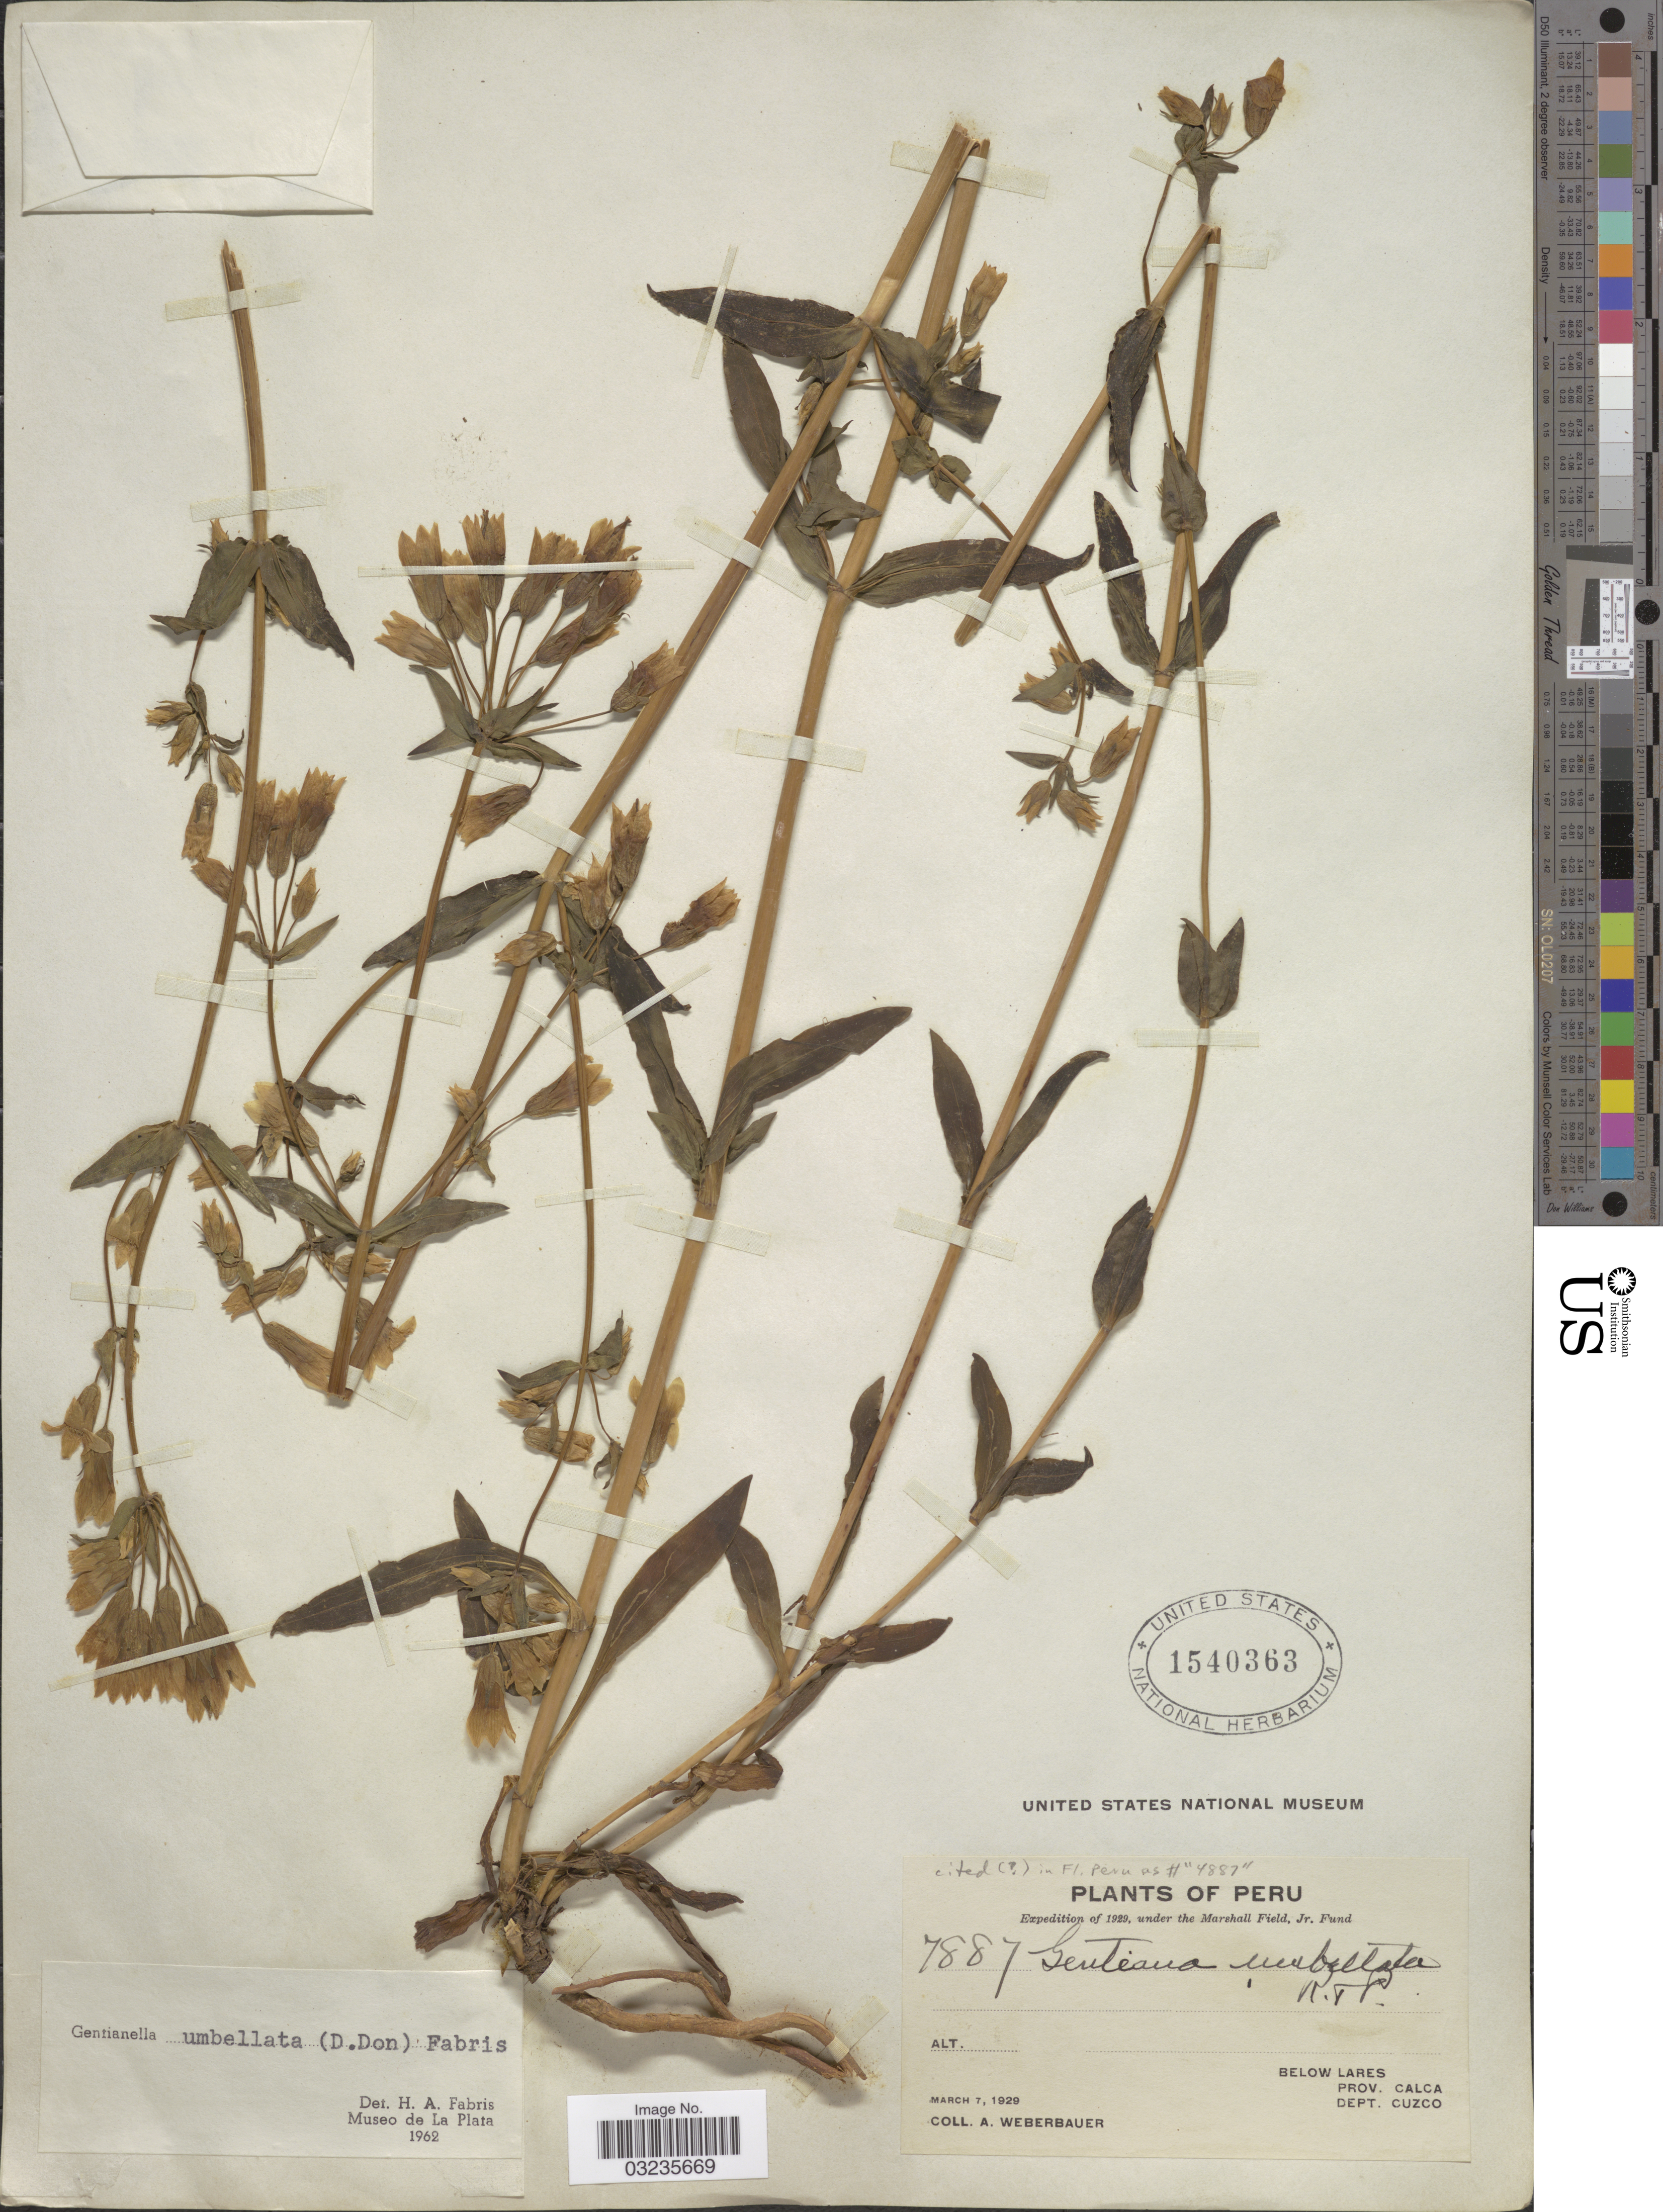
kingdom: Plantae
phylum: Tracheophyta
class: Magnoliopsida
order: Gentianales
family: Gentianaceae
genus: Gentianella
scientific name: Gentianella sp.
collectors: A. Weberbauer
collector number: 7887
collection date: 1929-03-07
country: Peru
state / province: Cusco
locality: Below Lares. Prov. Calca. Dept. Cuzco.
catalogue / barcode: US 1540363